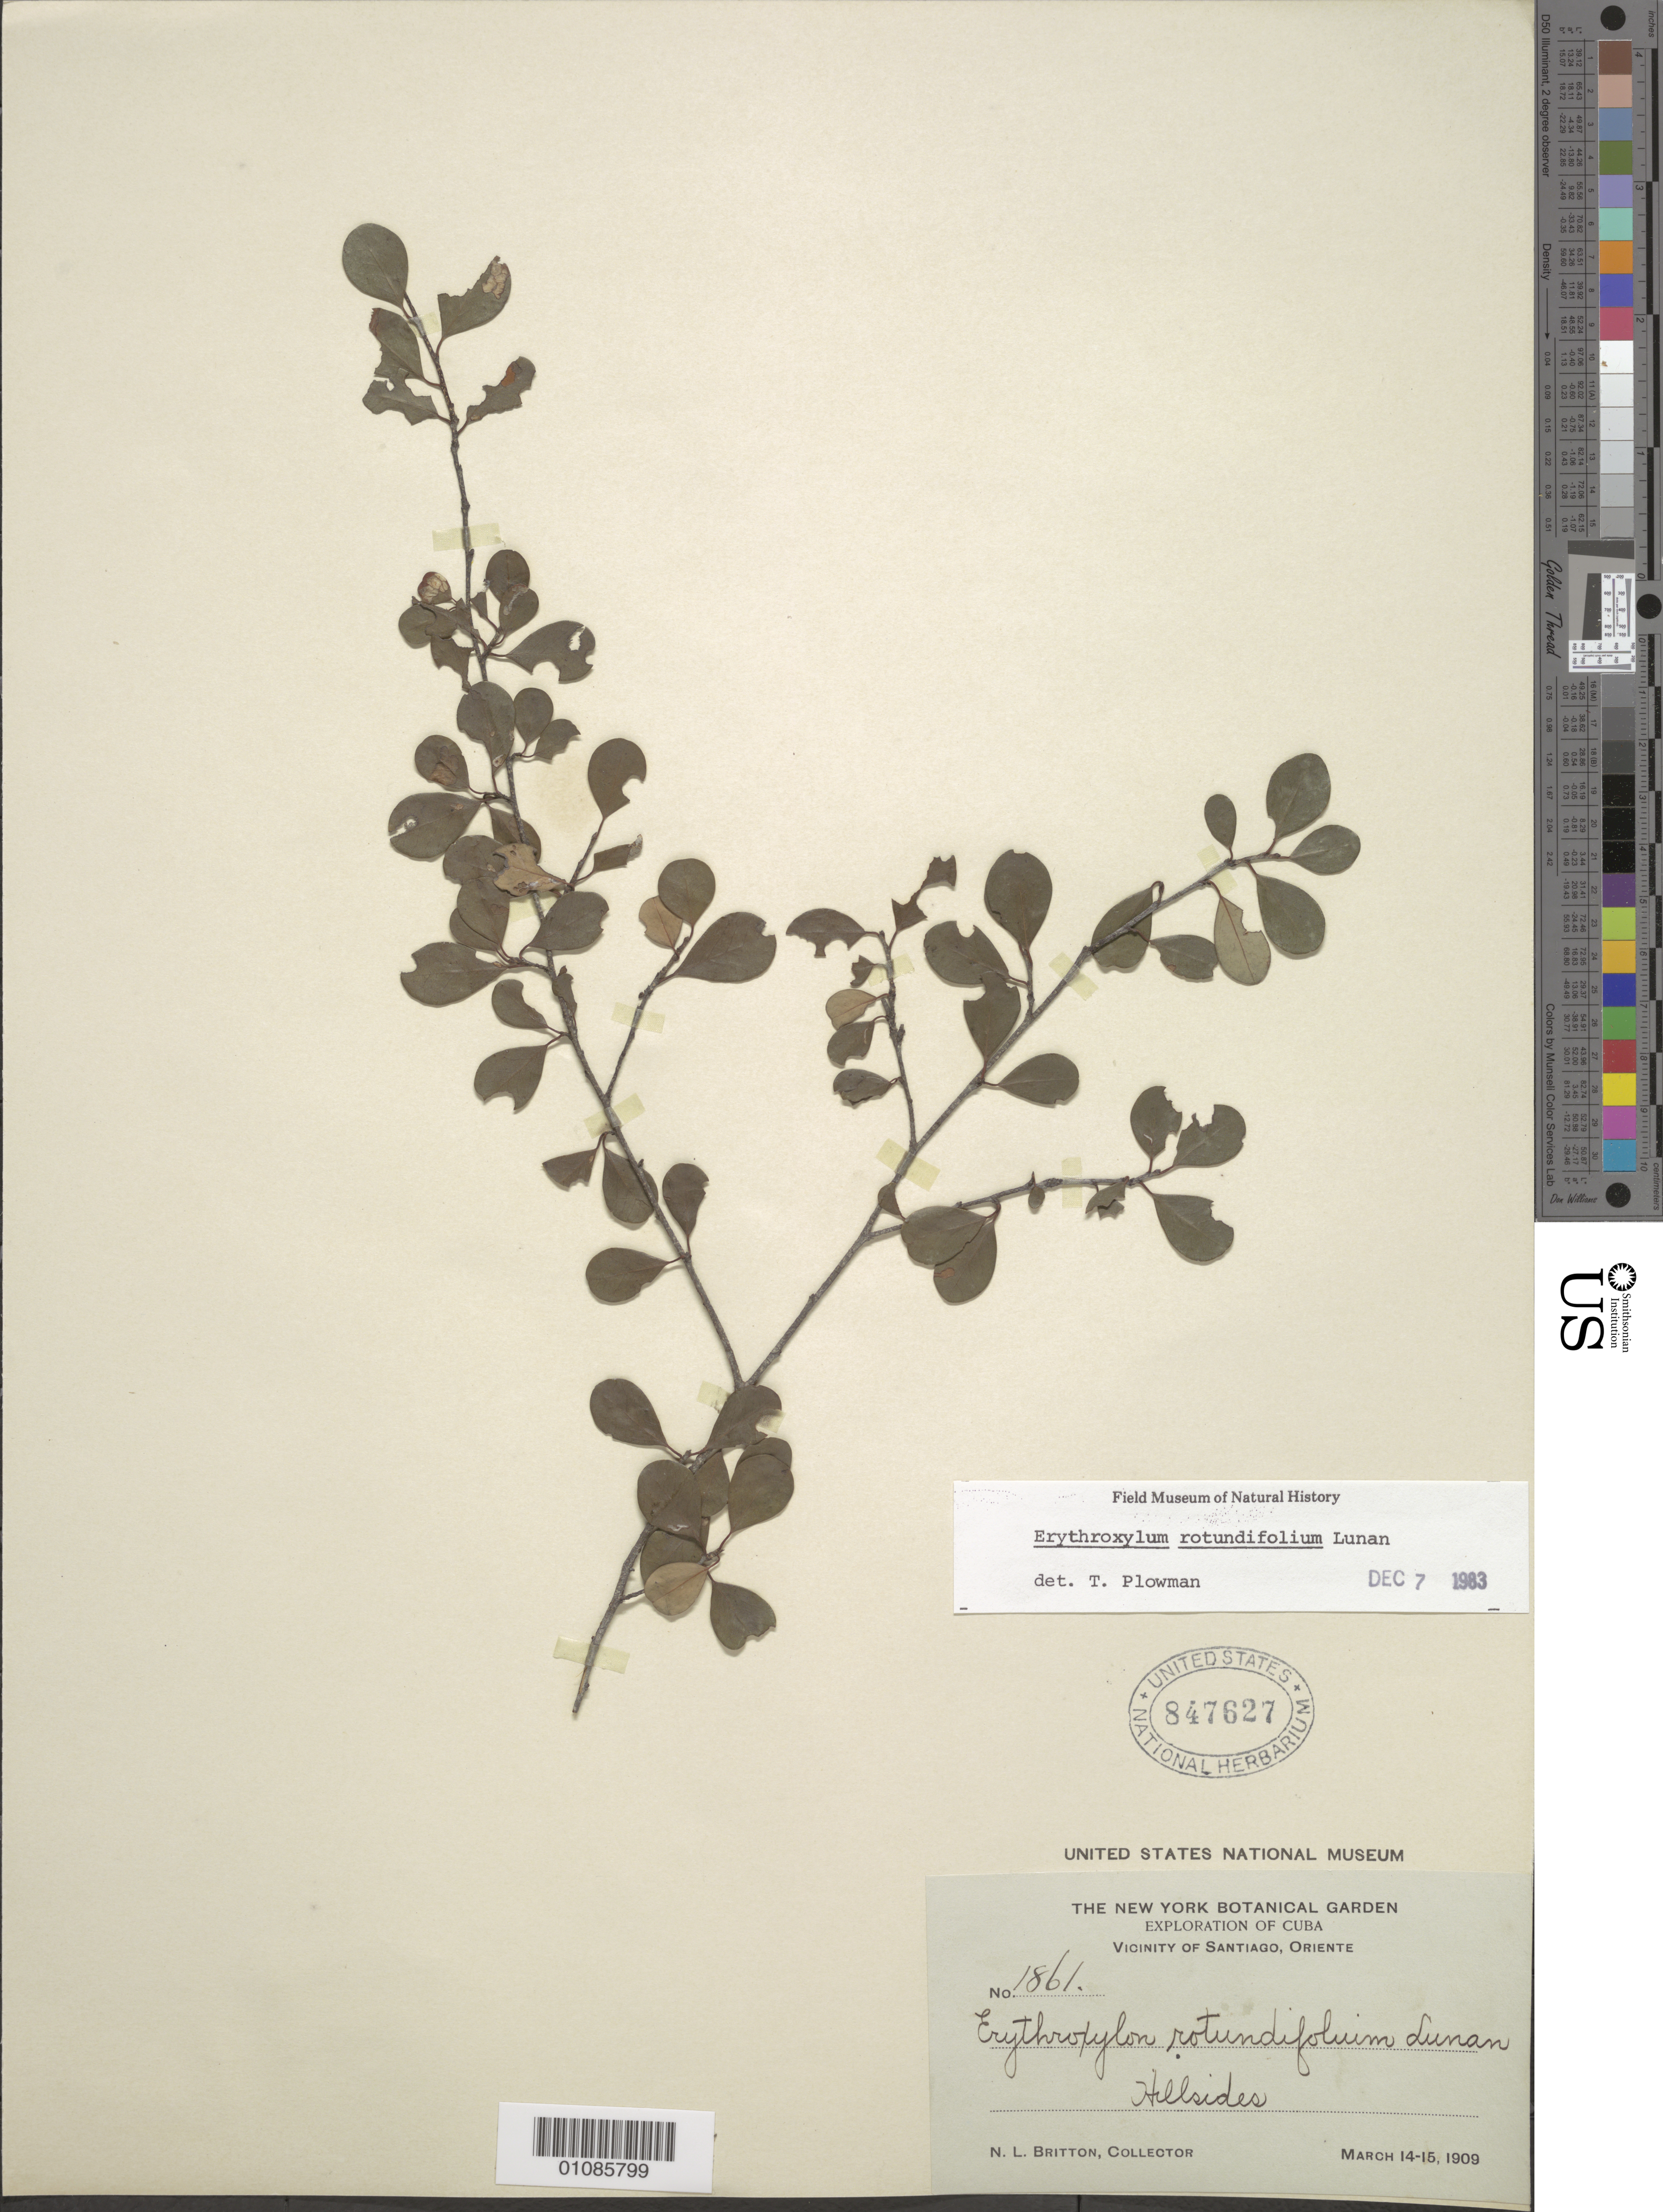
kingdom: Plantae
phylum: Tracheophyta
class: Magnoliopsida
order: Malpighiales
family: Erythroxylaceae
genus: Erythroxylum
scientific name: Erythroxylum rotundifolium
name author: Lunan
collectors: N. Britton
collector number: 1861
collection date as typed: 14 Mar 1909 to 15 Mar 1909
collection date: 1909-03-14/1909-03-15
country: Cuba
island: Cuba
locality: Oriente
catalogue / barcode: US 847627